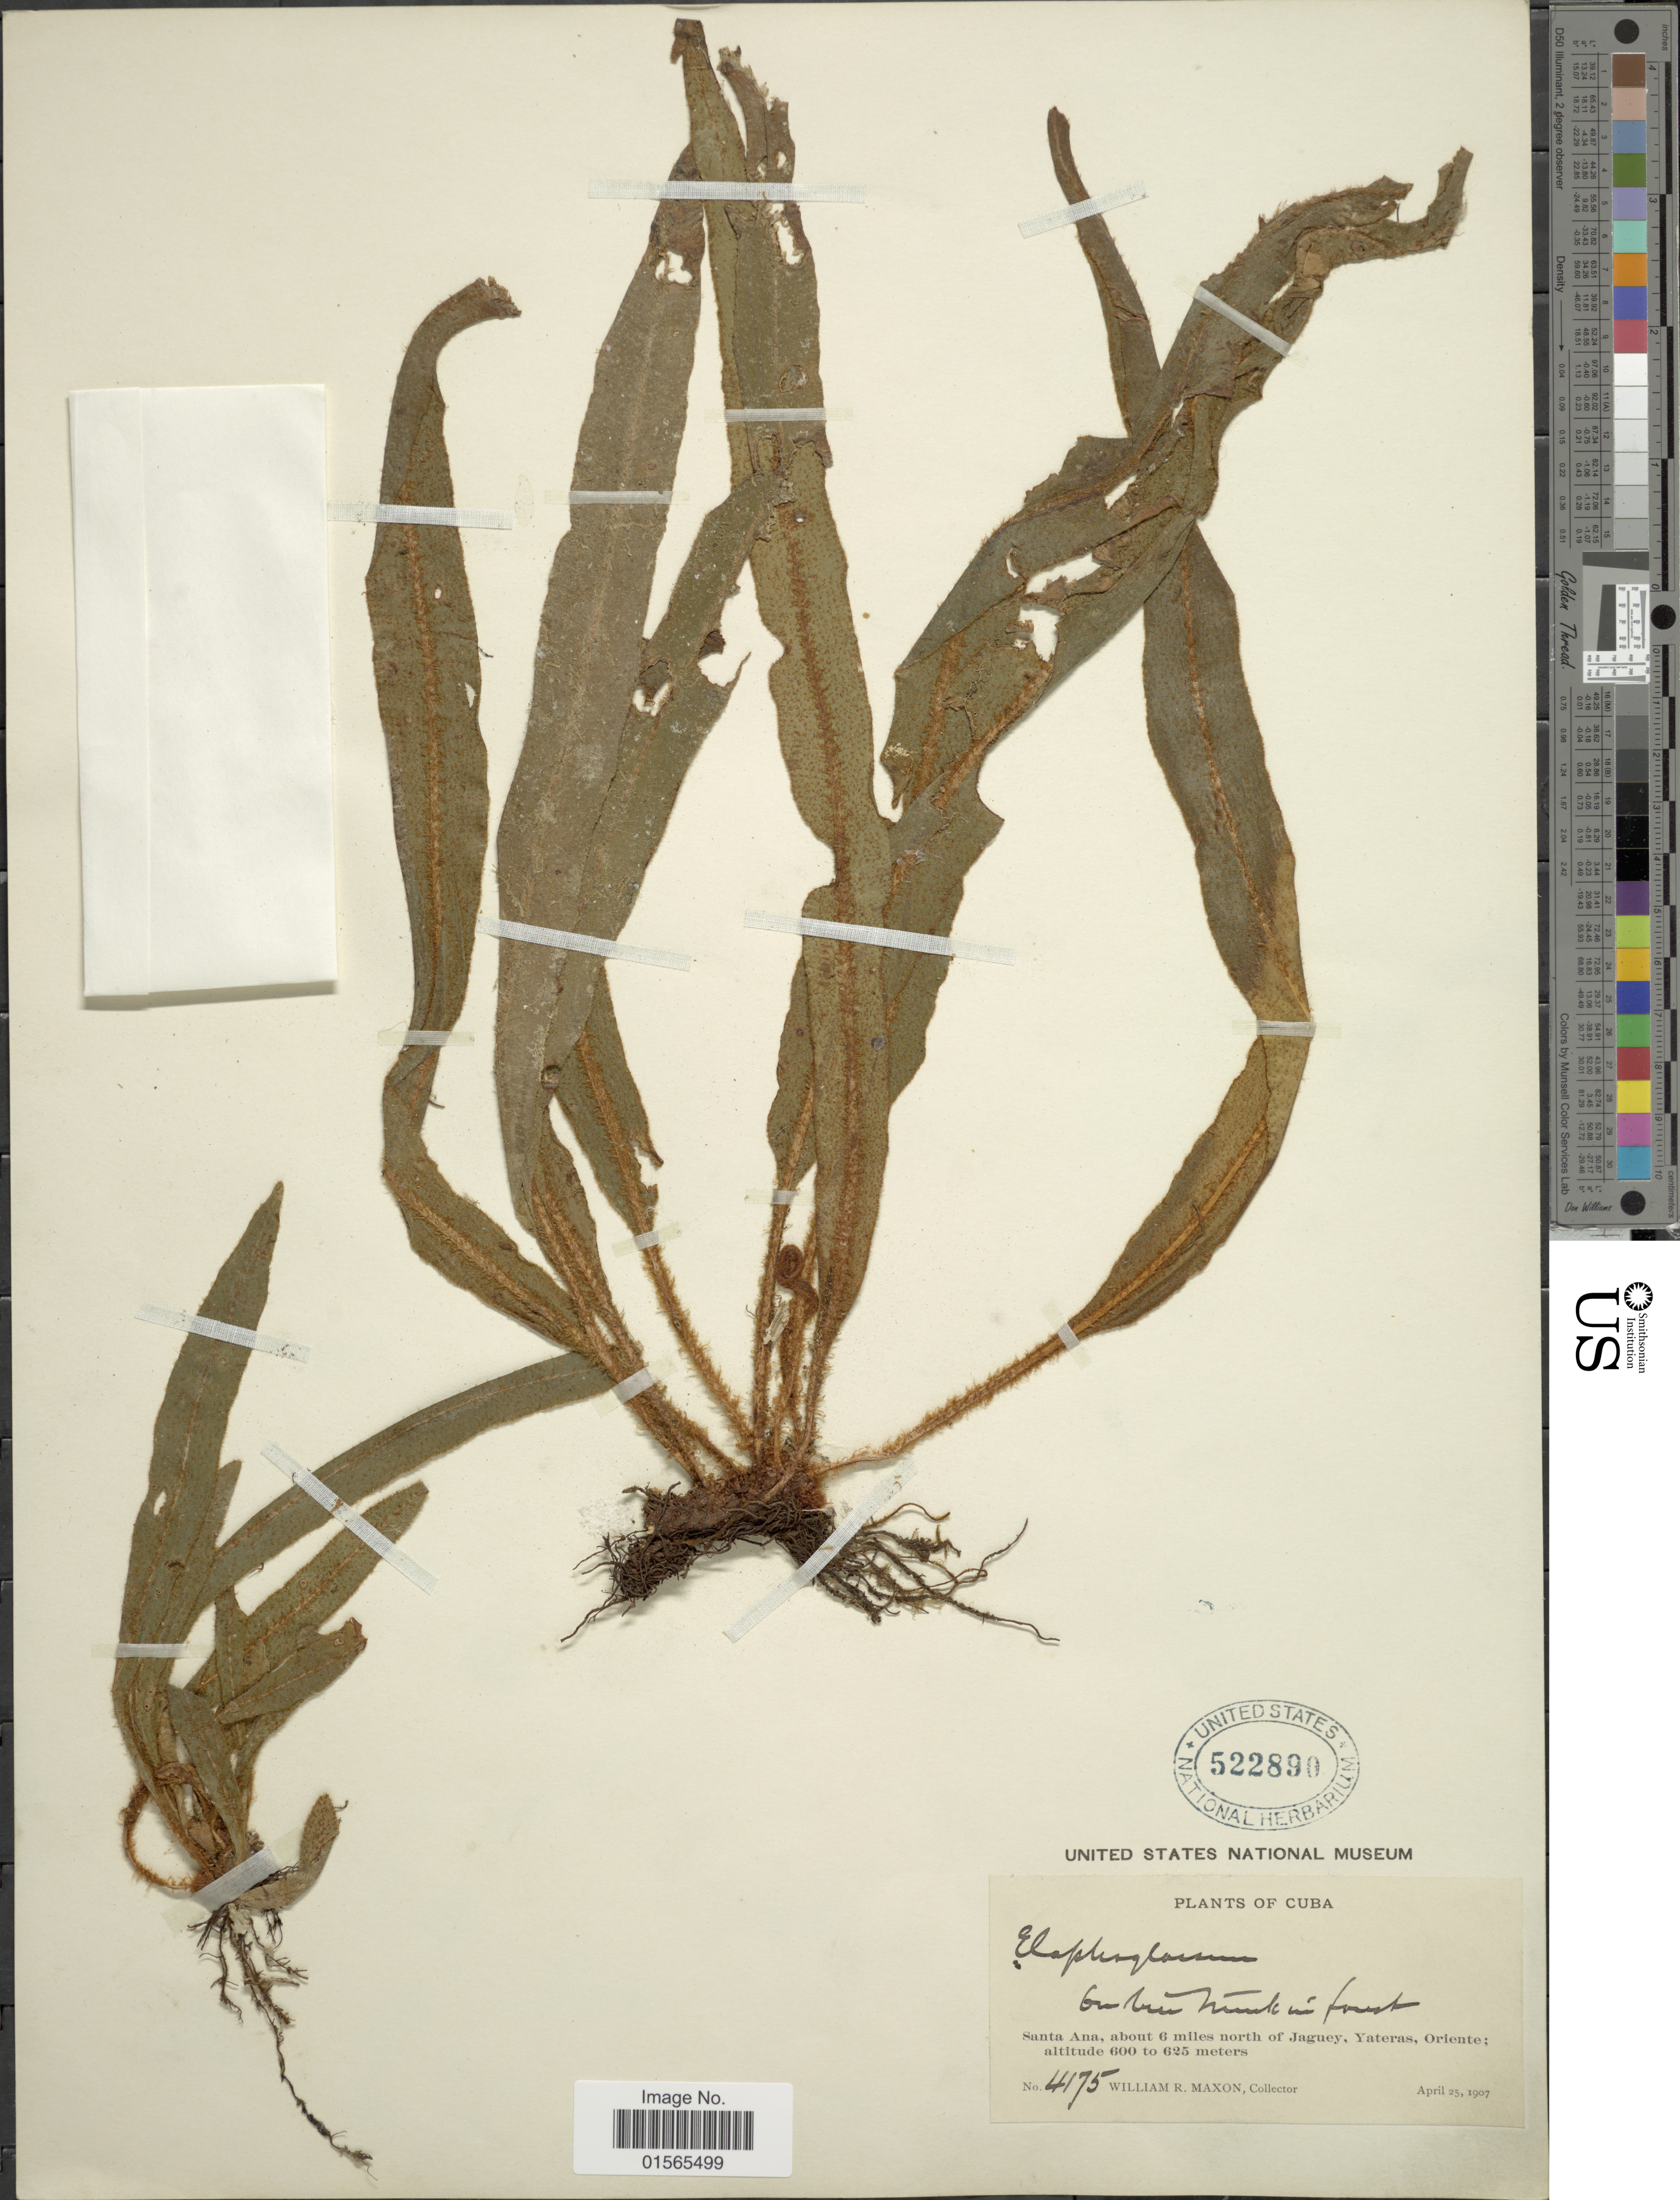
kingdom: Plantae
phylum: Tracheophyta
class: Polypodiopsida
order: Polypodiales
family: Dryopteridaceae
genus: Elaphoglossum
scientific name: Elaphoglossum hirtum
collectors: W. R. Maxon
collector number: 4175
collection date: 1907-04-25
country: Cuba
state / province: Oriente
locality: Santa Ana, about 6 miles north of Jaguey, Yateras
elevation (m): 600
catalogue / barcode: US 522890